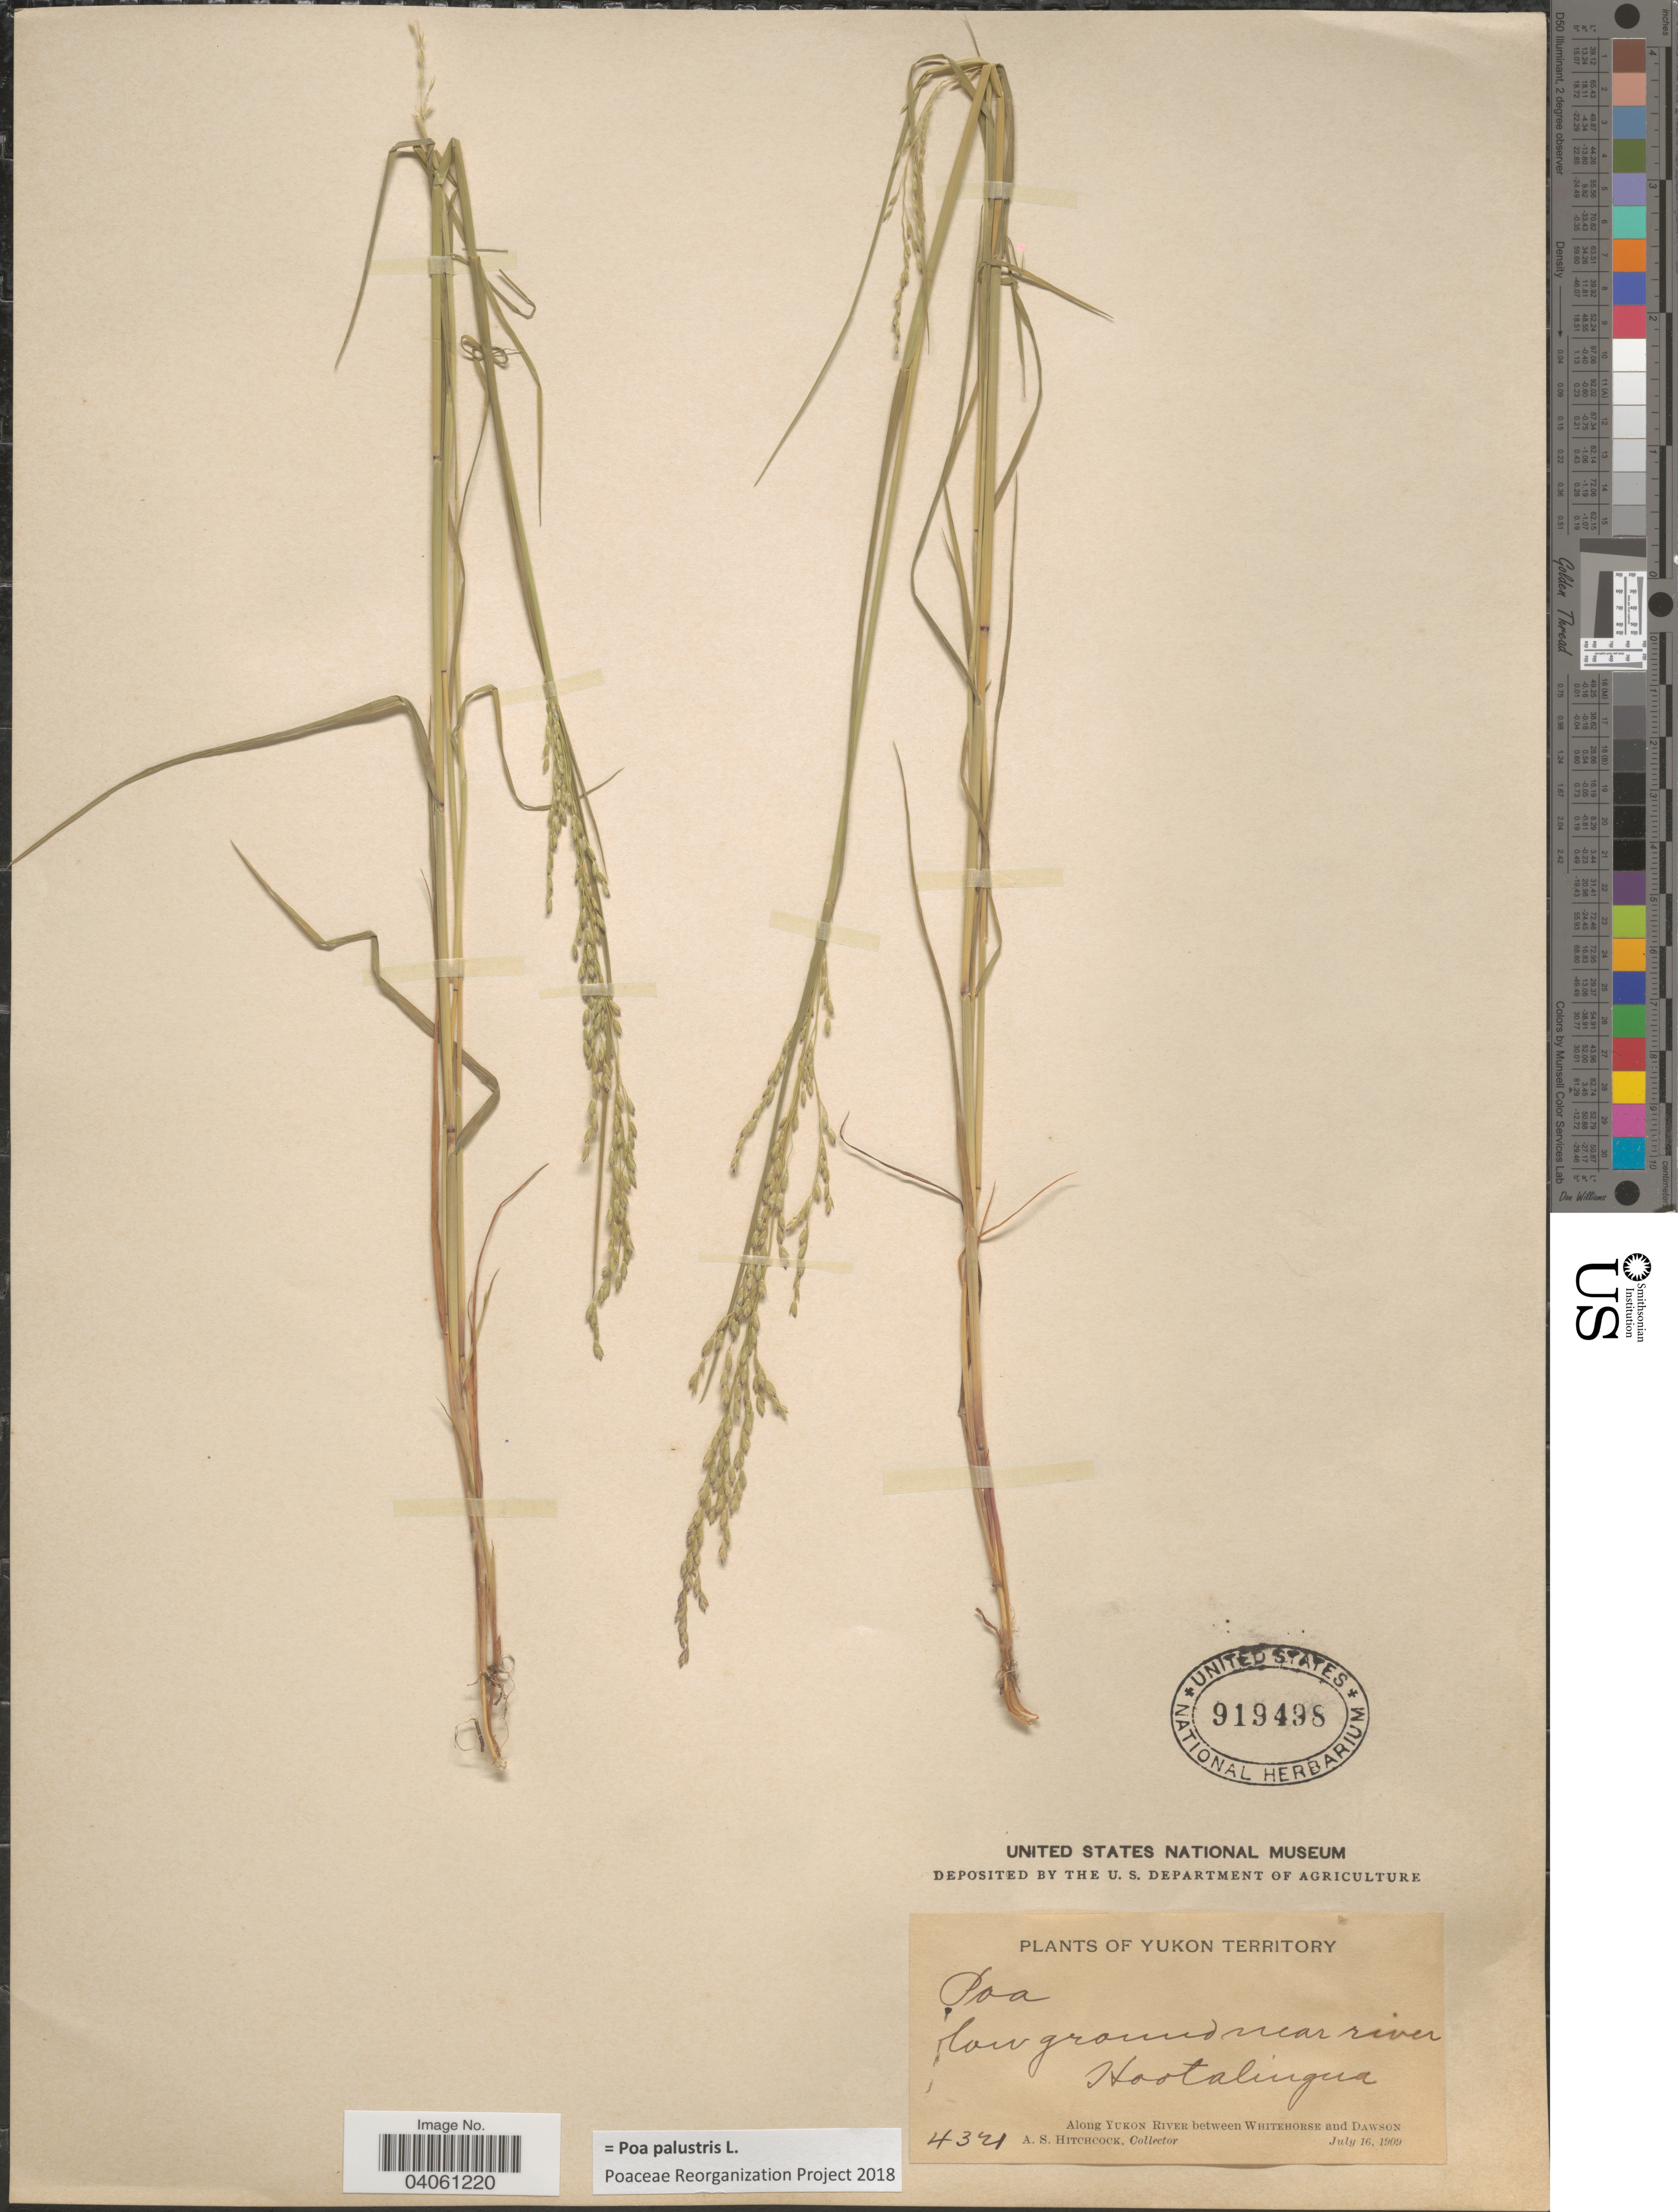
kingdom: Plantae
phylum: Tracheophyta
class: Liliopsida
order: Poales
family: Poaceae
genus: Poa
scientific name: Poa palustris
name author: L.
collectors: A. S. Hitchcock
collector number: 4321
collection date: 1909-07-16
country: Canada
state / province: Yukon Territory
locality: Low ground near river Hootalingua. Along Yukon River between Whitehorse and Dawson.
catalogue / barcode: US 919498